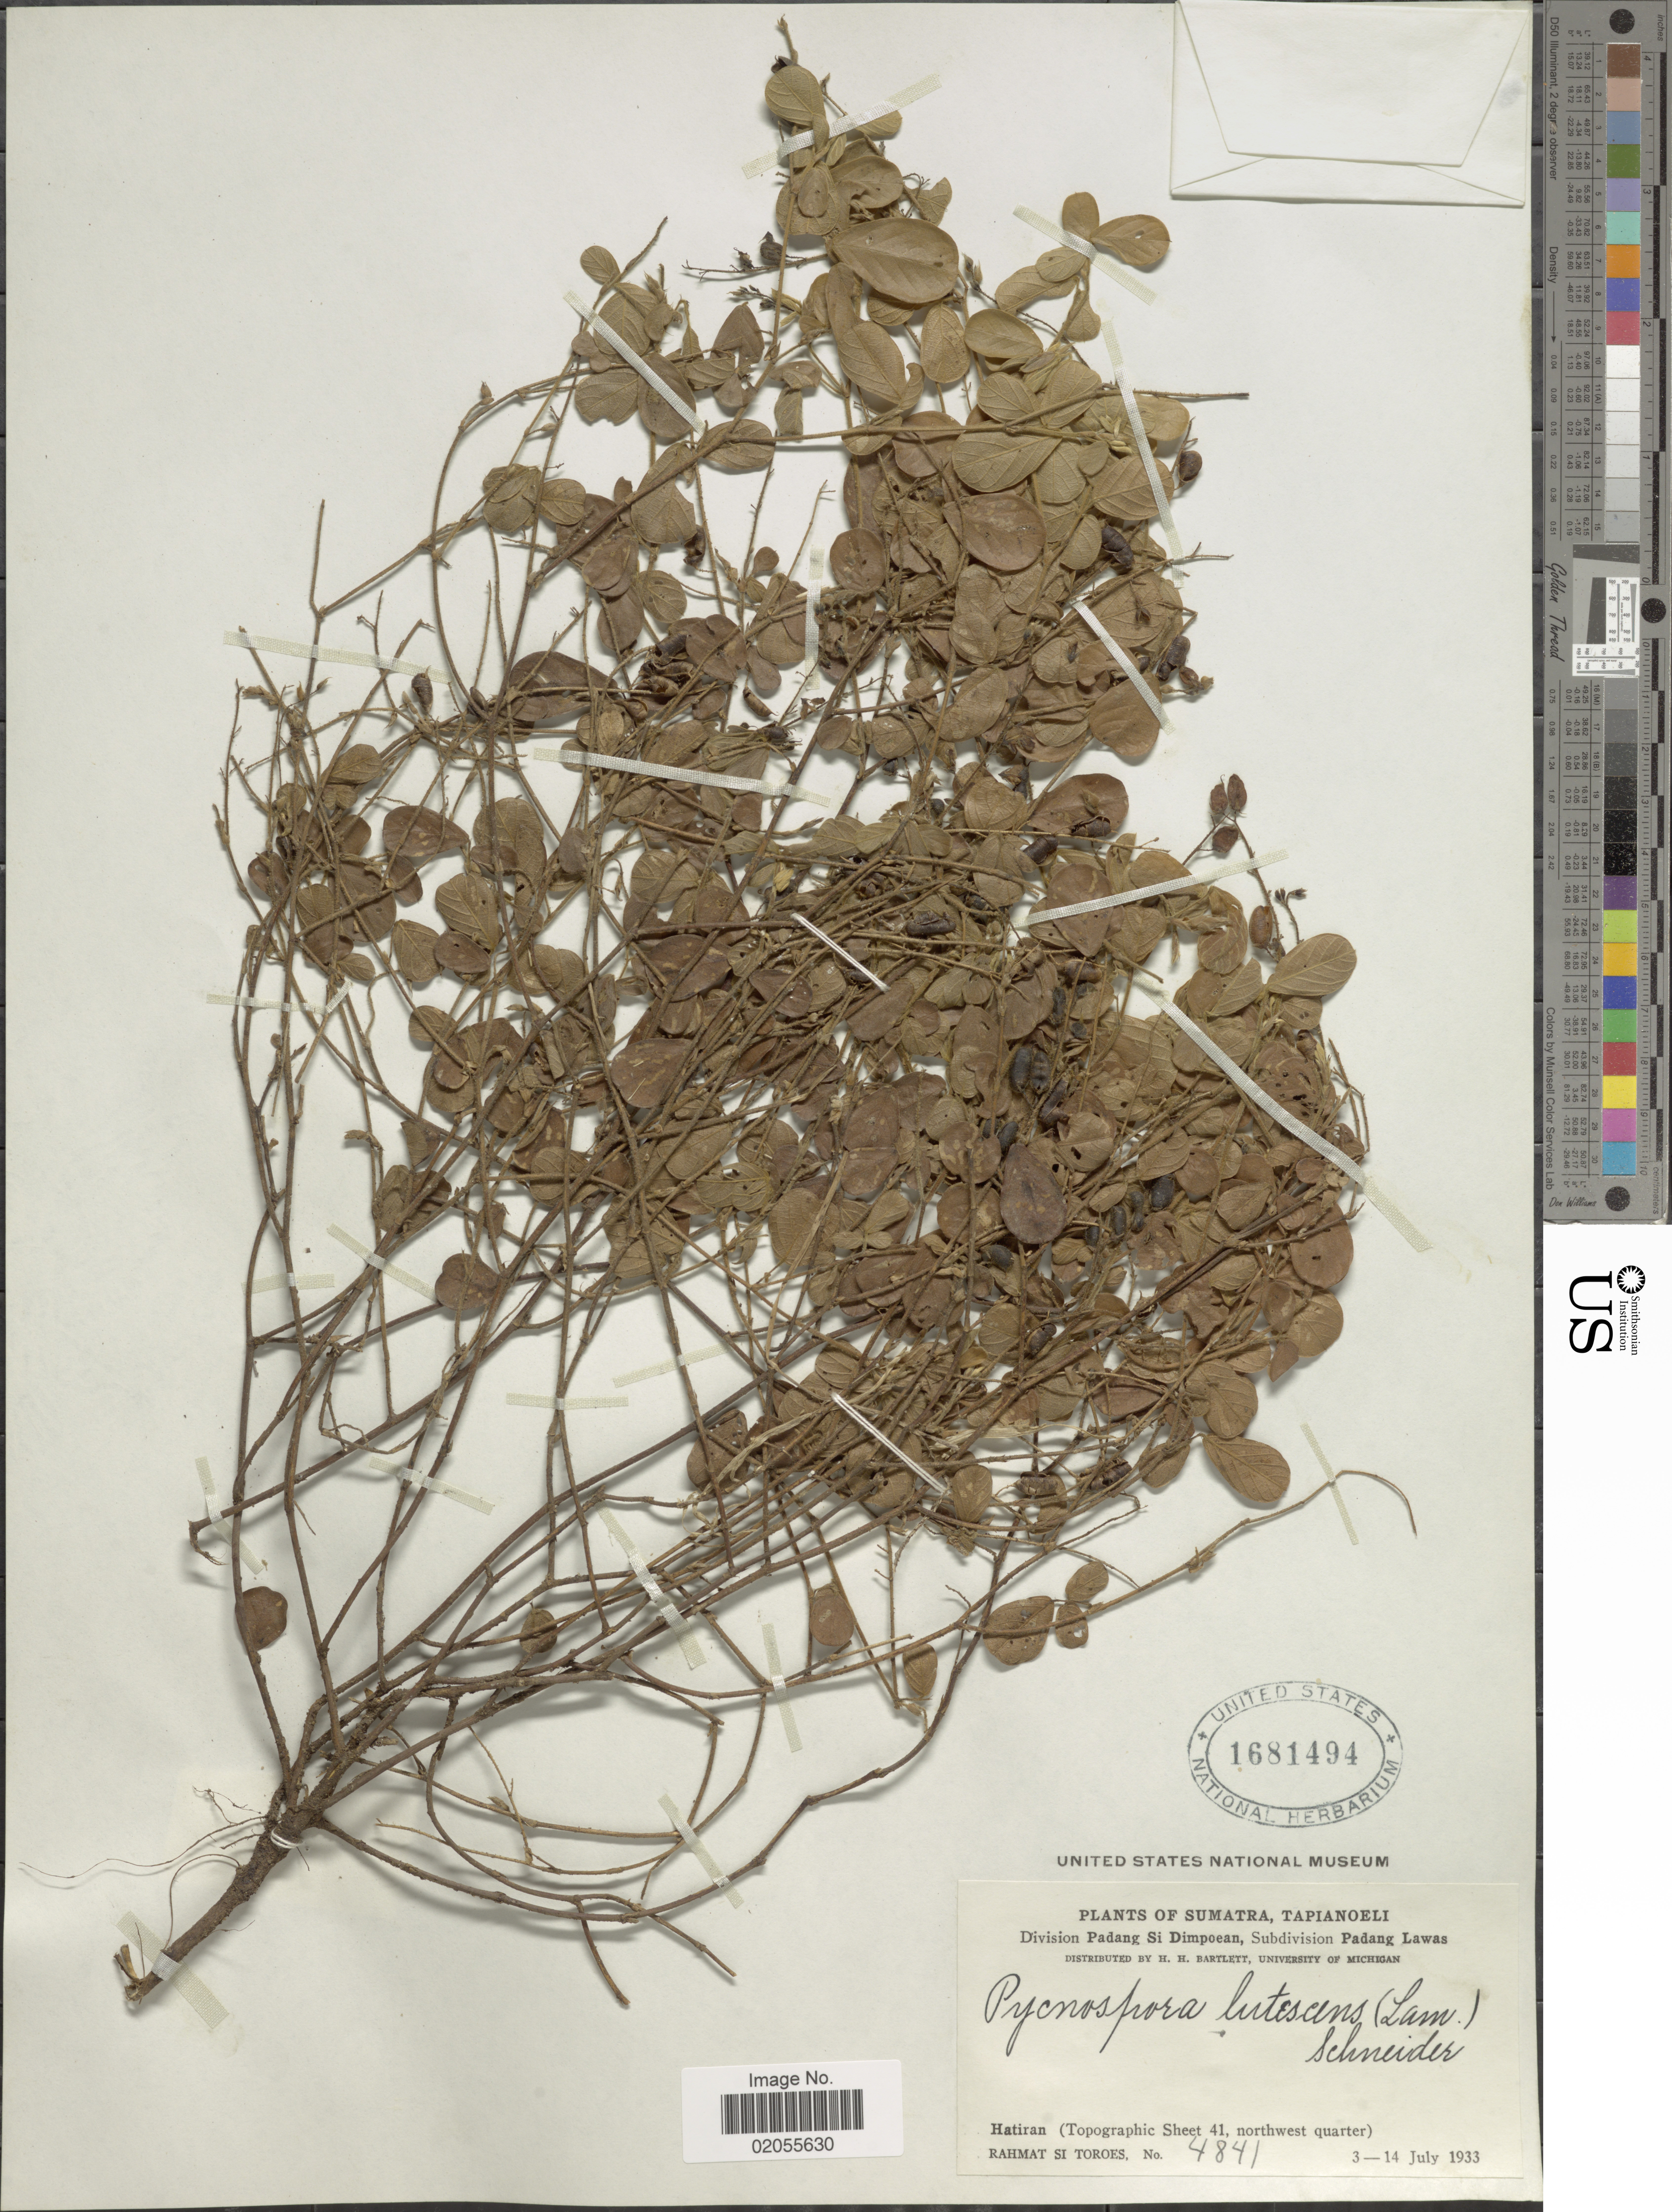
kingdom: Plantae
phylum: Tracheophyta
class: Magnoliopsida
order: Fabales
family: Fabaceae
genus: Pycnospora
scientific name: Pycnospora lutescens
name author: (Poir.) Schindl.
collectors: Rahmat Si Boeea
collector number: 4841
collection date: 1933-07-03/1933-07-14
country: Indonesia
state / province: Sumatra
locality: Tapianoeli, Division Padang Si Dimpoean, Subdivision Padang Lawas, Hatiran (topographic Sheet 41, northwest quarter)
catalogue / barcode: US 1681494